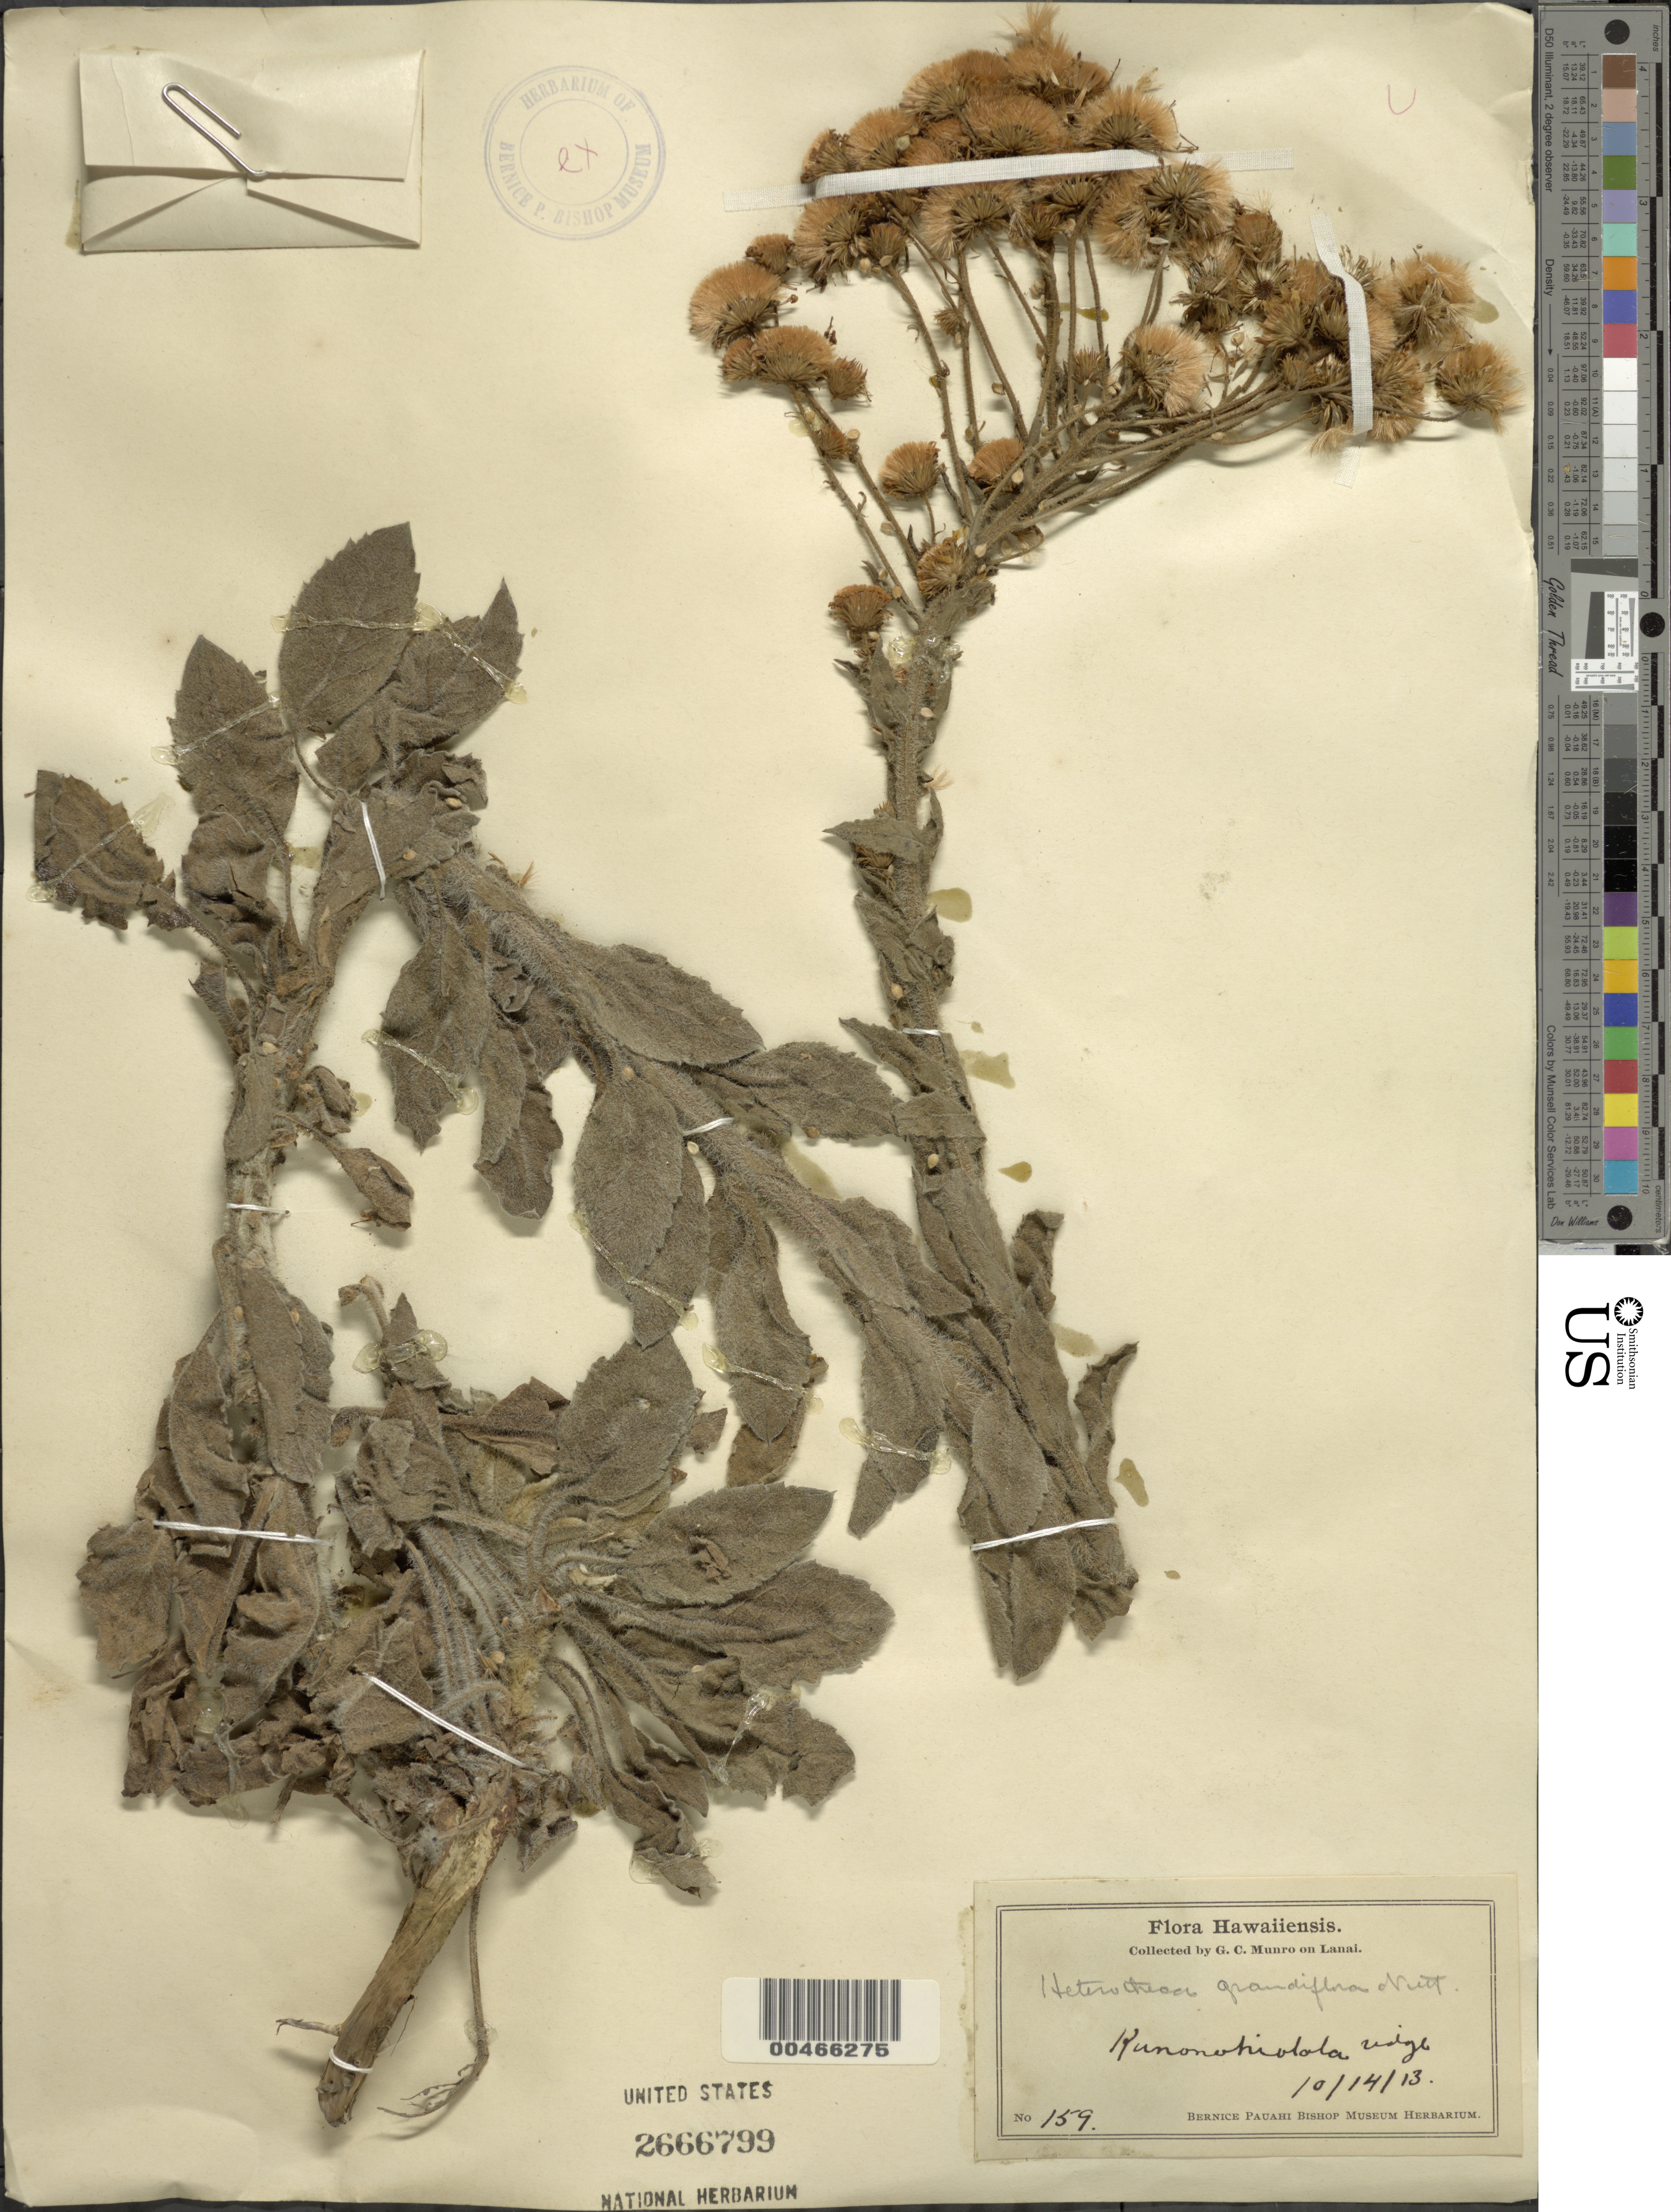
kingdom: Plantae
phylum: Tracheophyta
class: Magnoliopsida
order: Asterales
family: Asteraceae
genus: Heterotheca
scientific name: Heterotheca grandiflora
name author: Nutt.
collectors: G. C. Munro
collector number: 159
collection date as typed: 14 Oct 1913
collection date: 1913-10-14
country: United States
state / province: Hawaii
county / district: Maui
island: Lana'i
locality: Kunonohiolala ridge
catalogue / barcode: US 2666799